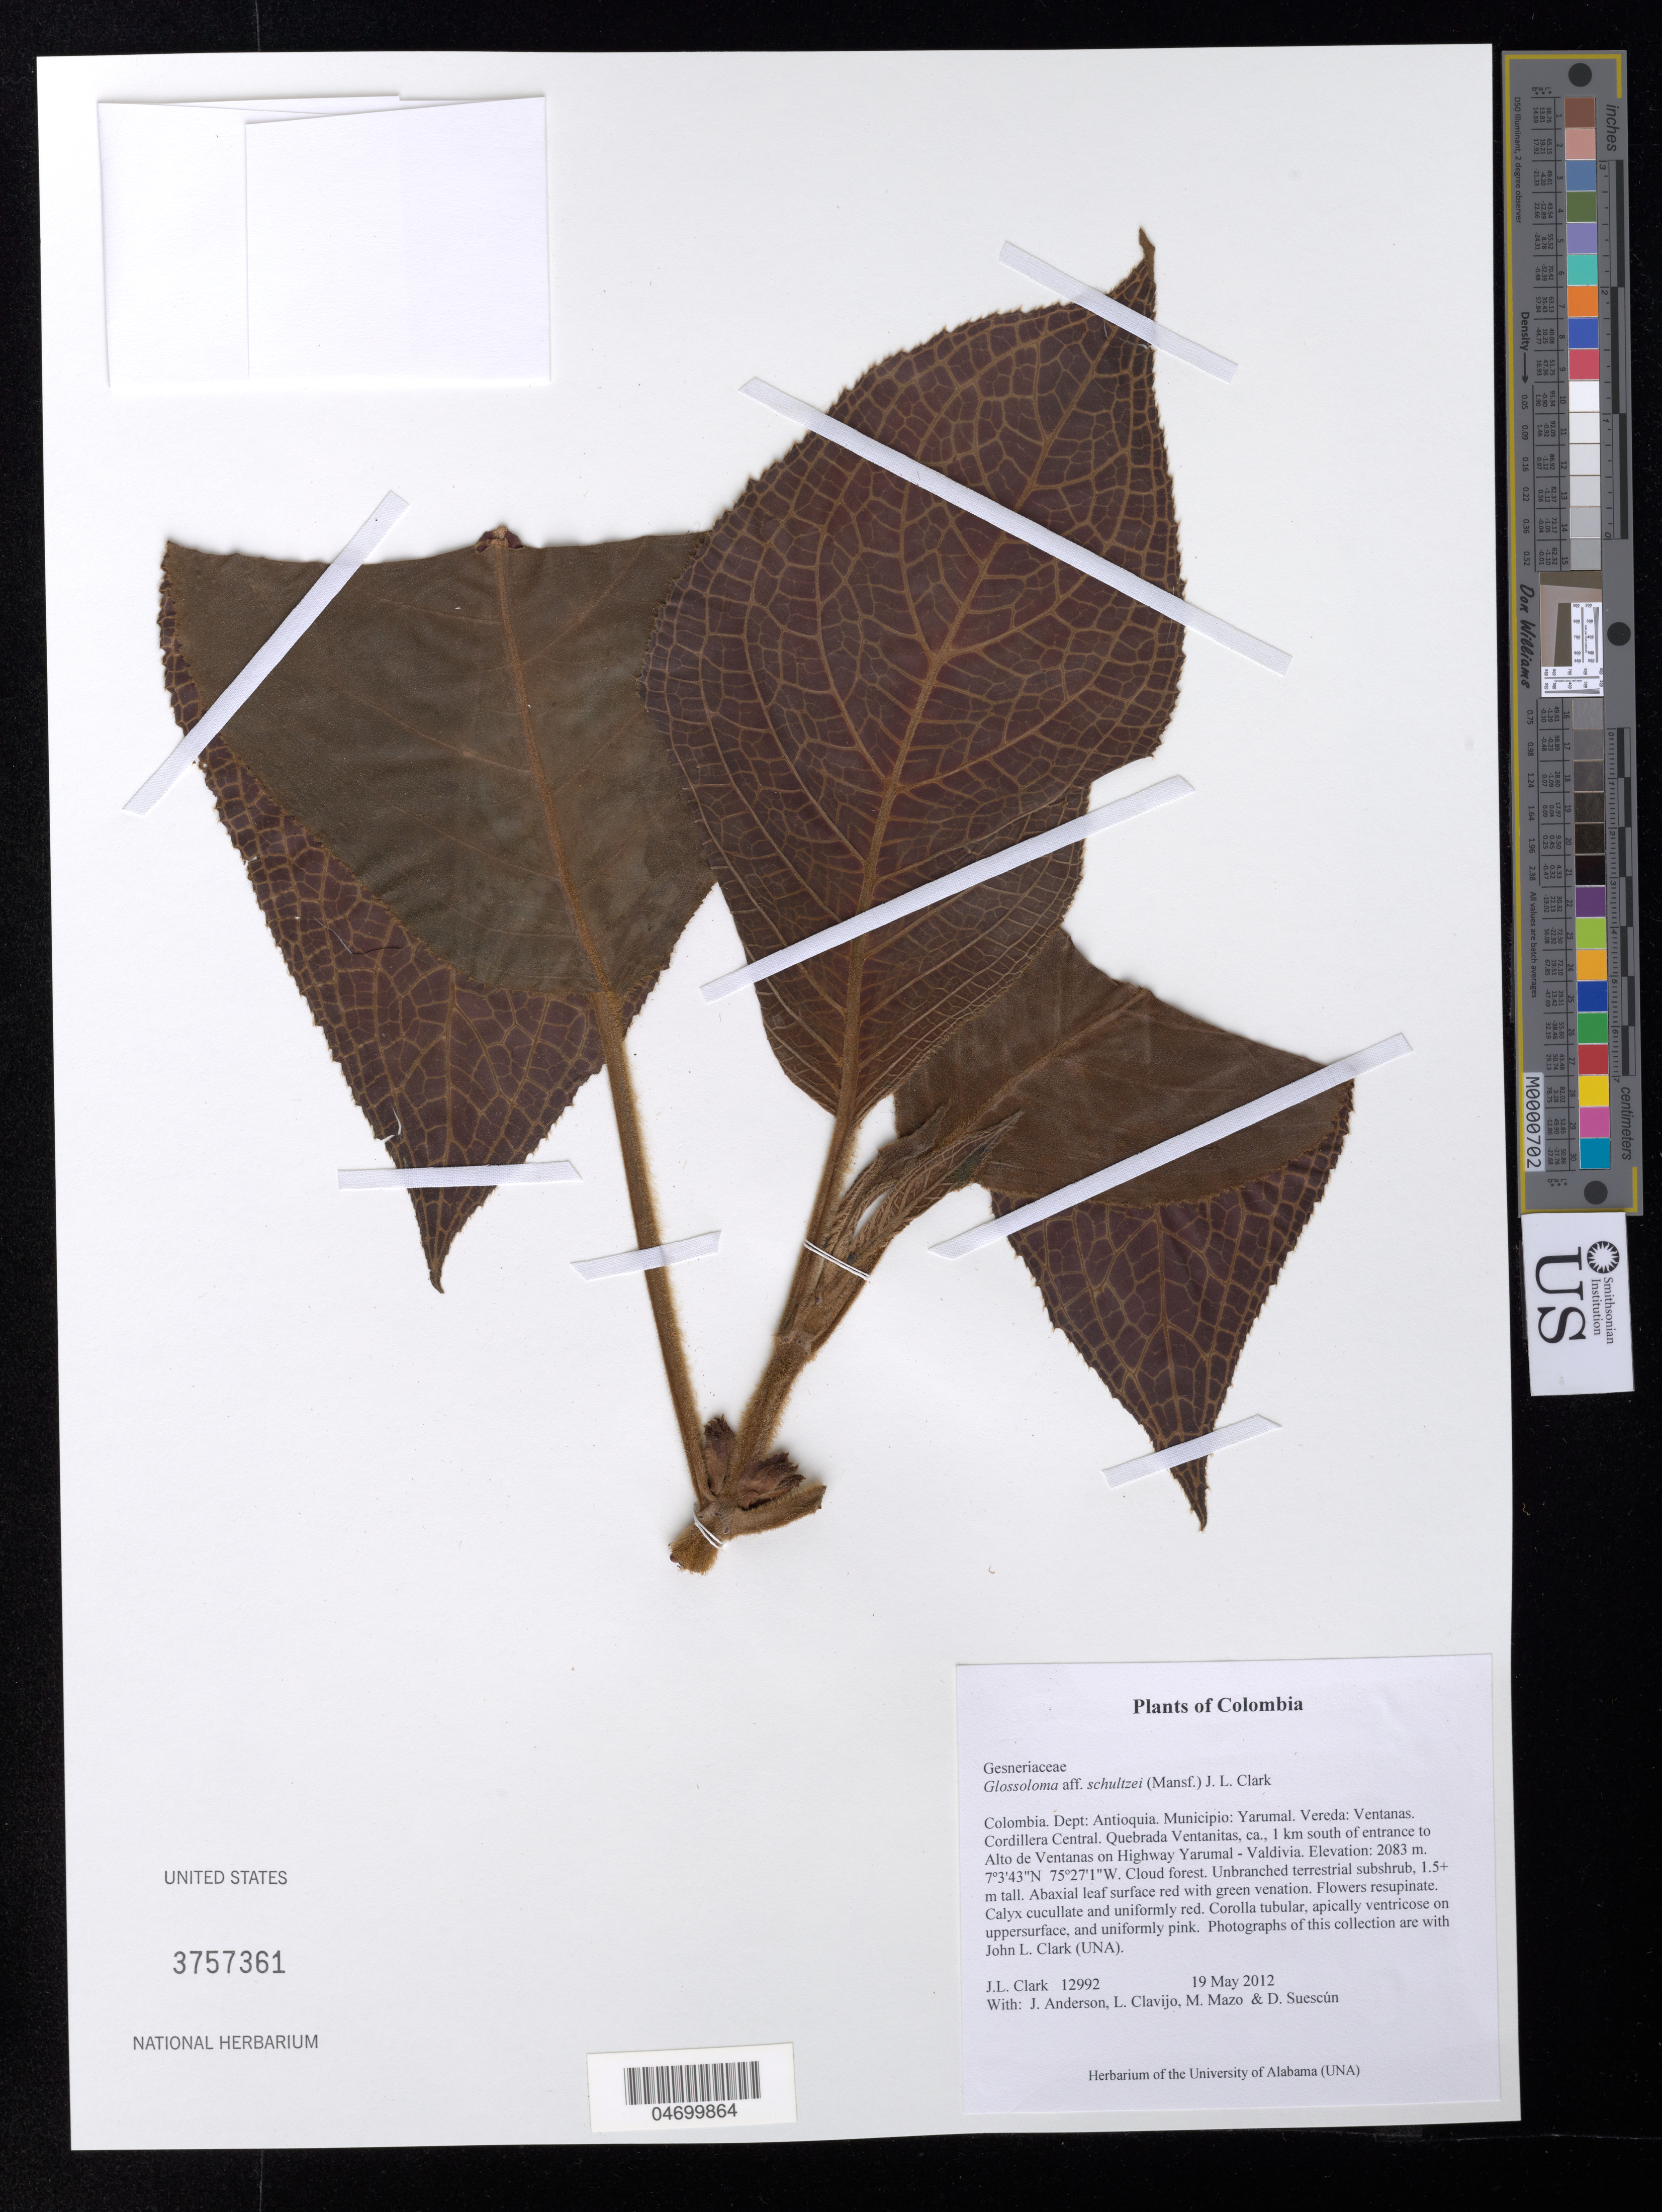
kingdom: Plantae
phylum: Tracheophyta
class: Magnoliopsida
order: Lamiales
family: Gesneriaceae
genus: Glossoloma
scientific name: Glossoloma schultzei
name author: (Mansf.) J.L. Clark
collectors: J. L. Clark, J. Anderson, L. Clavijo & M. Mazo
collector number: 12992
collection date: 2012-05-19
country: Colombia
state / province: Antioquia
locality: Dept: Antioquia. Municipio: Yarumal. Vereda: Ventanas. Cordillera Central. Quebrada Ventanitas, ca. 1 km south of entrance to Alto de Ventanas on Highway Yarumal - Valdivia.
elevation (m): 2083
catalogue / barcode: US 3757361